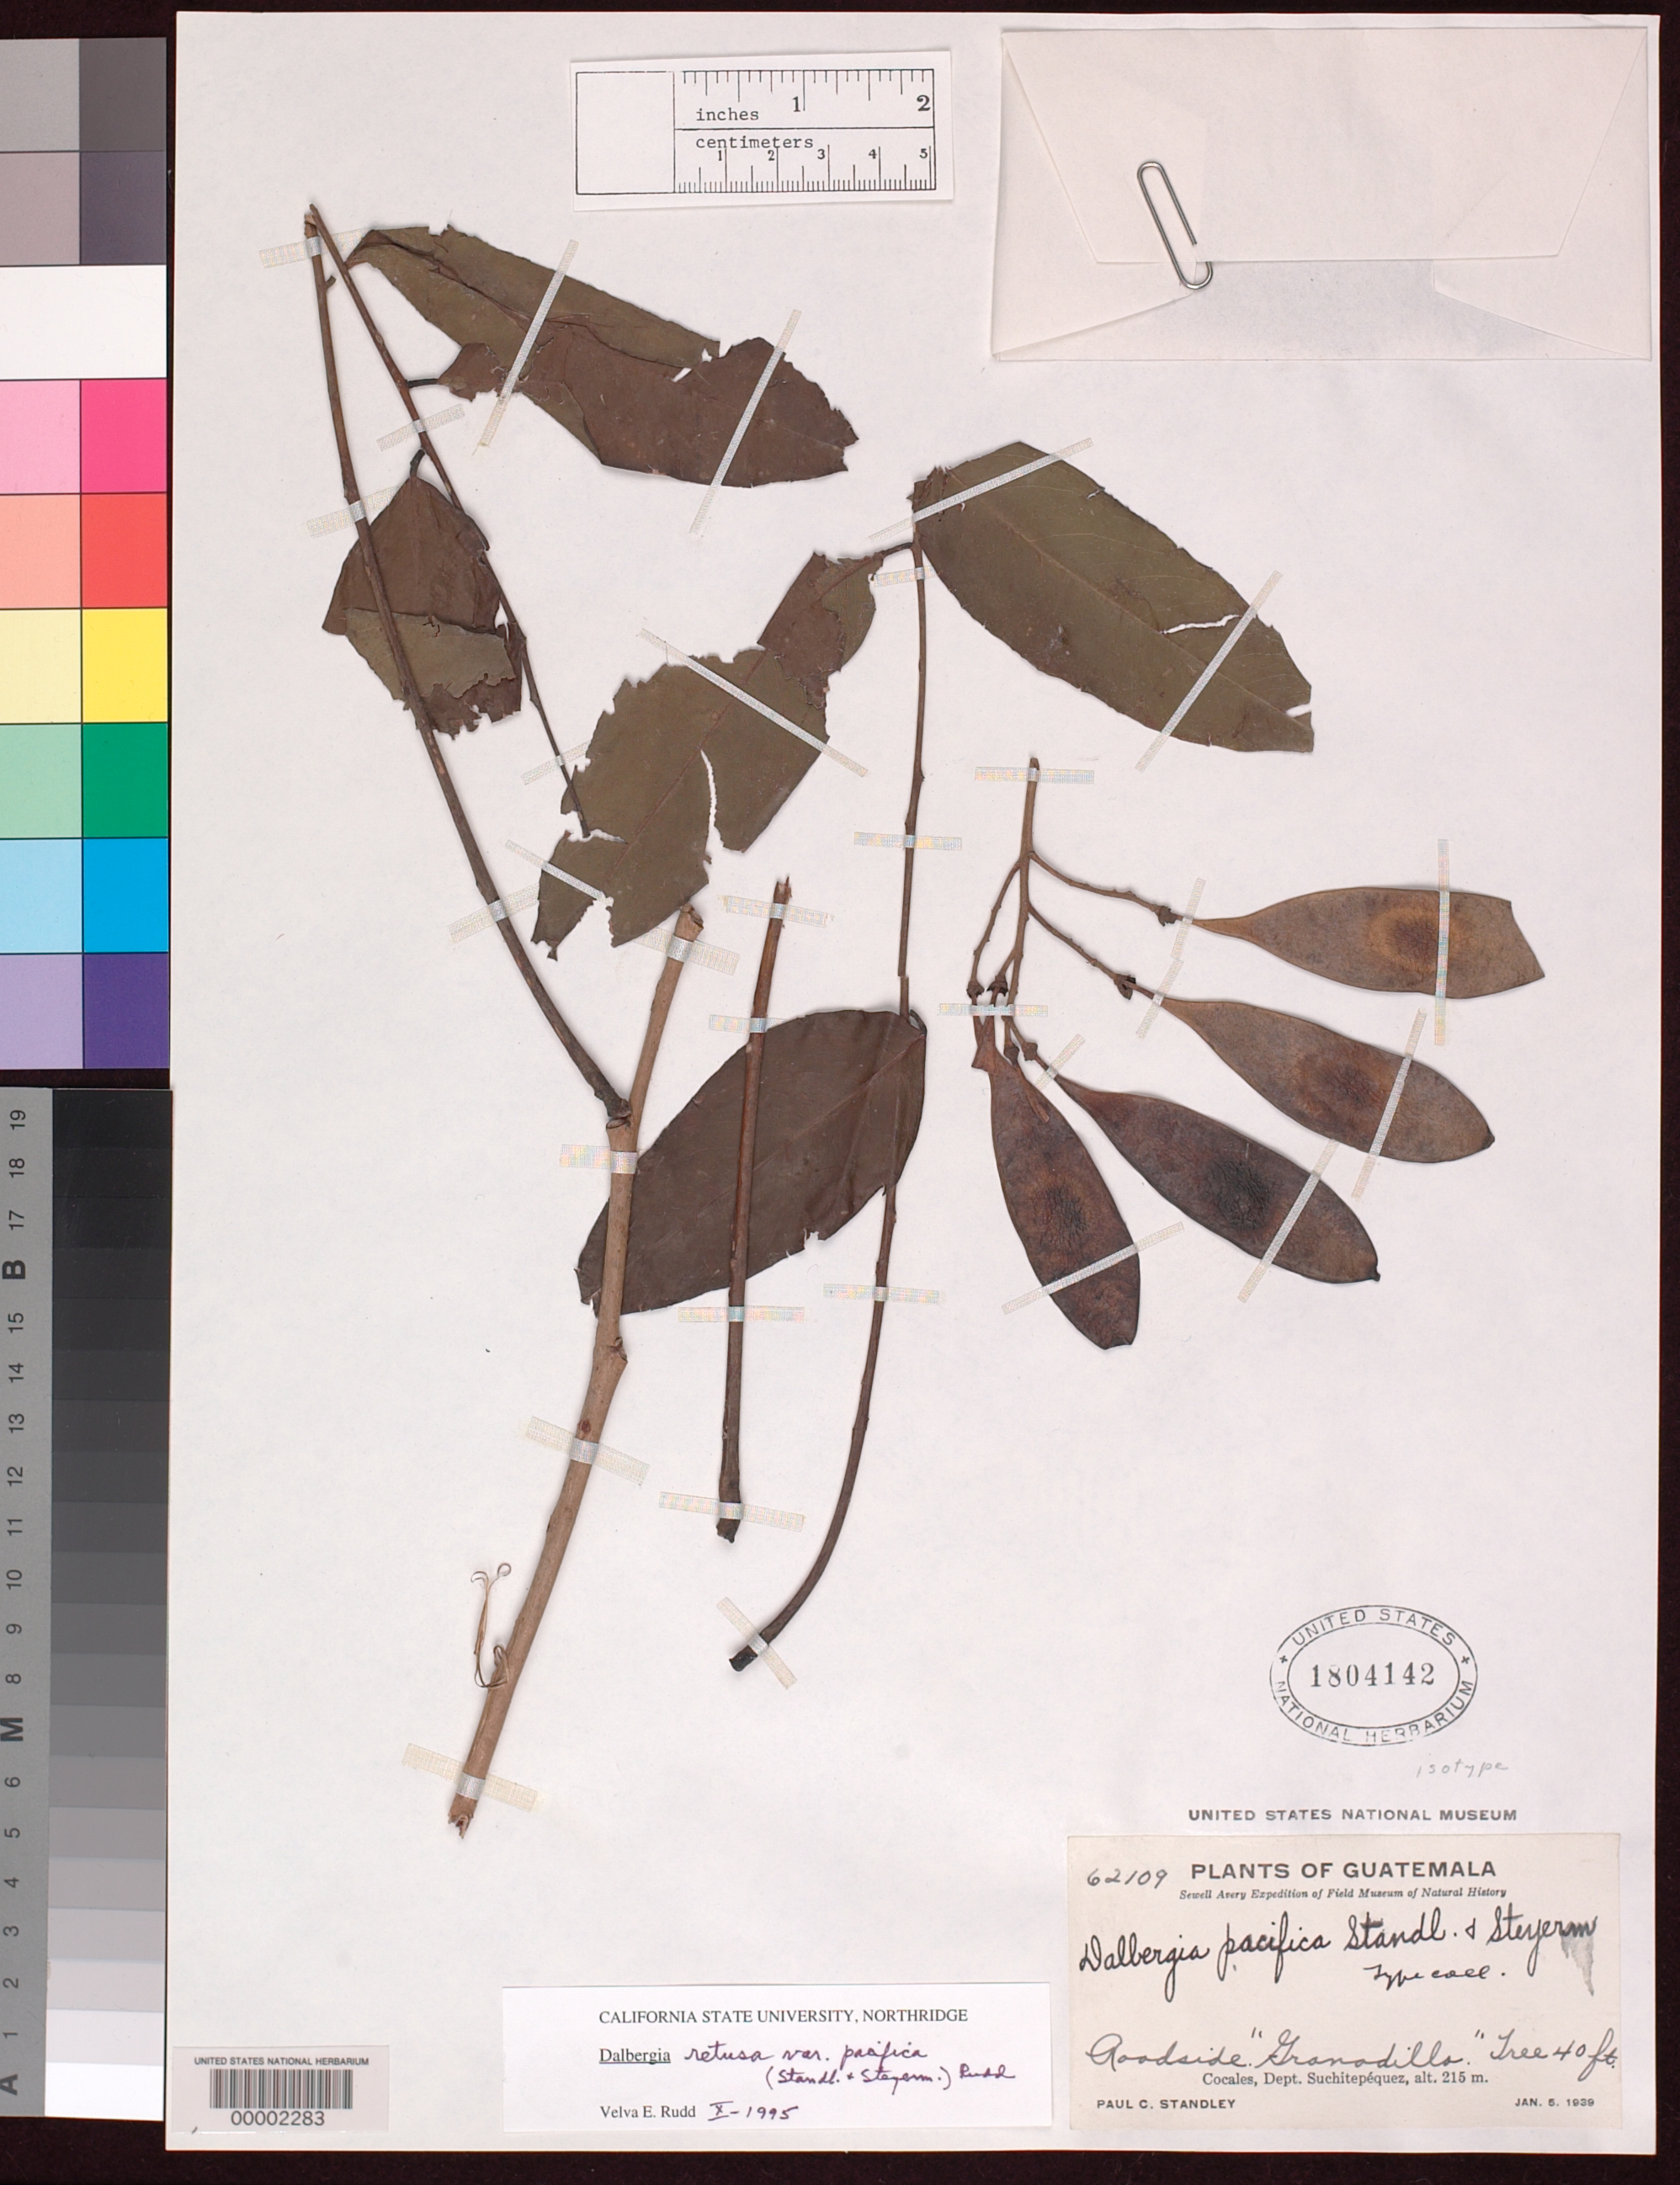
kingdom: Plantae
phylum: Tracheophyta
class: Magnoliopsida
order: Fabales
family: Fabaceae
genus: Dalbergia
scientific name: Dalbergia pacifica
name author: Standl. & Steyerm.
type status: Isotype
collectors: P. C. Standley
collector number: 62109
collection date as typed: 05 Jan 1939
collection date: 1939-01-05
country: Guatemala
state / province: Suchitepéquez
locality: Cocales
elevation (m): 215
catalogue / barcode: US 1804142